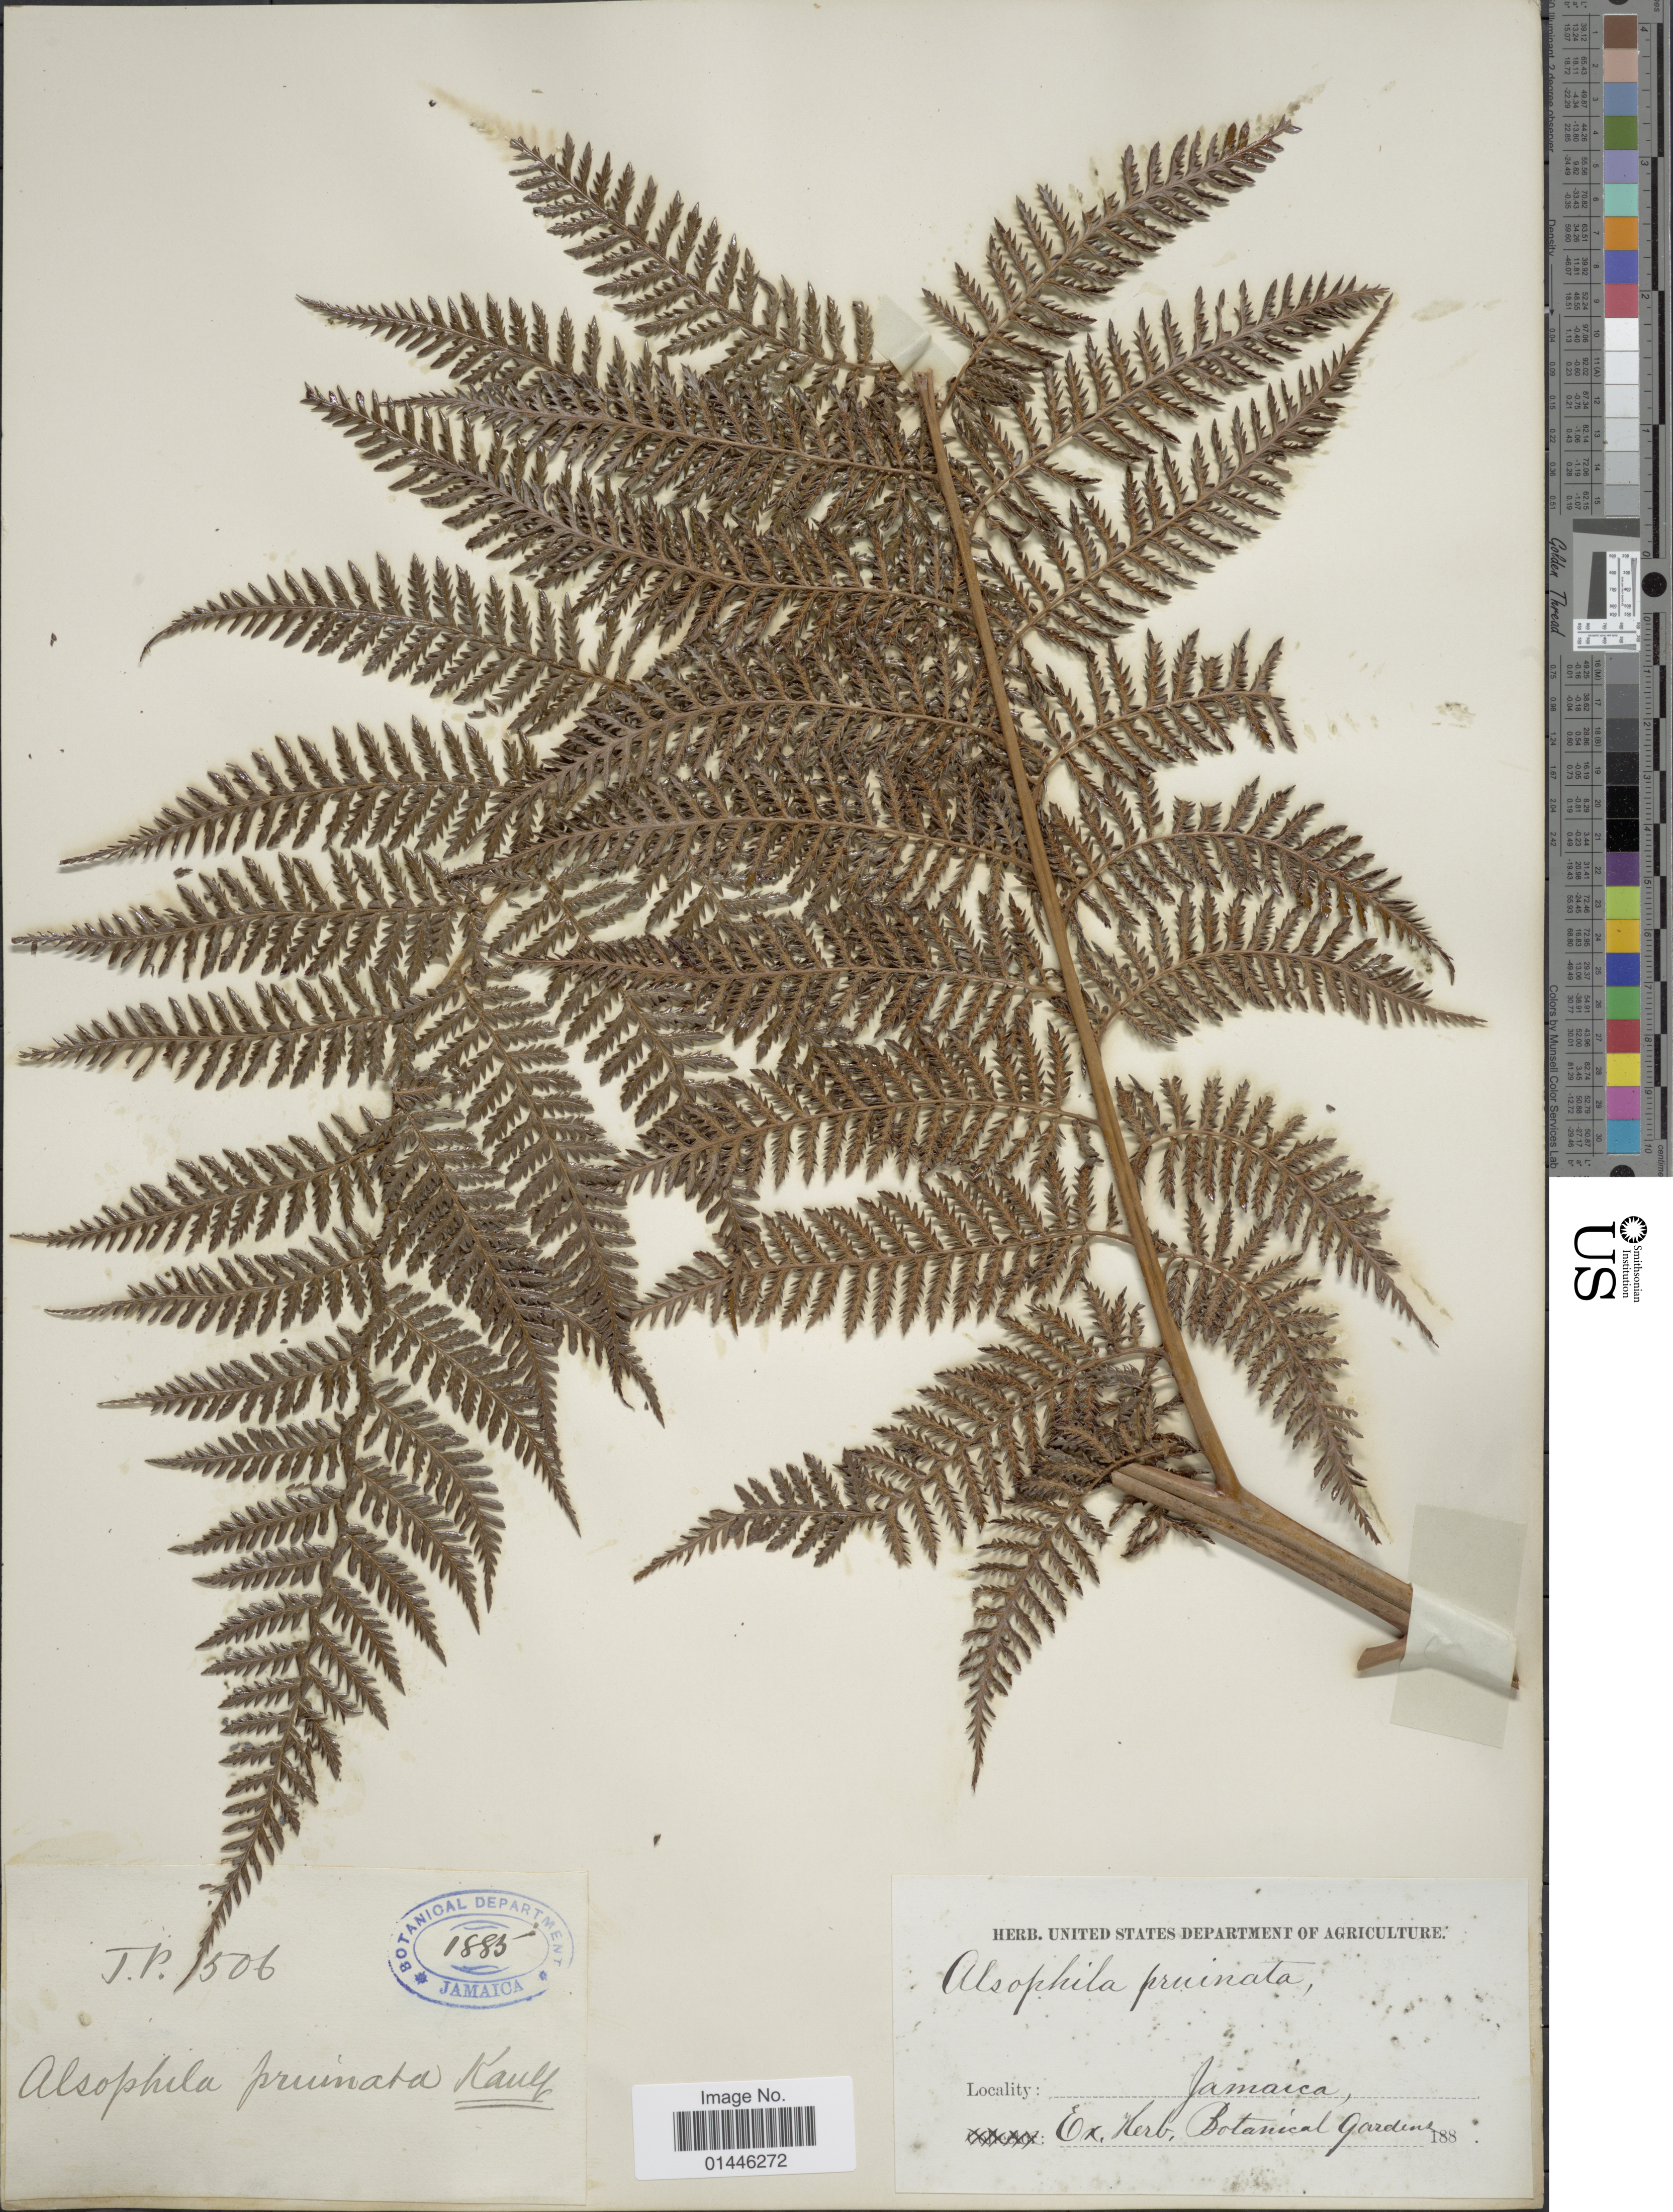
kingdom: Plantae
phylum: Tracheophyta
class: Polypodiopsida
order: Cyatheales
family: Dicksoniaceae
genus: Lophosoria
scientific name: Lophosoria quadripinnata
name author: (J.F. Gmel.) C. Chr.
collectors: J.P.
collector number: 506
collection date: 1885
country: Jamaica